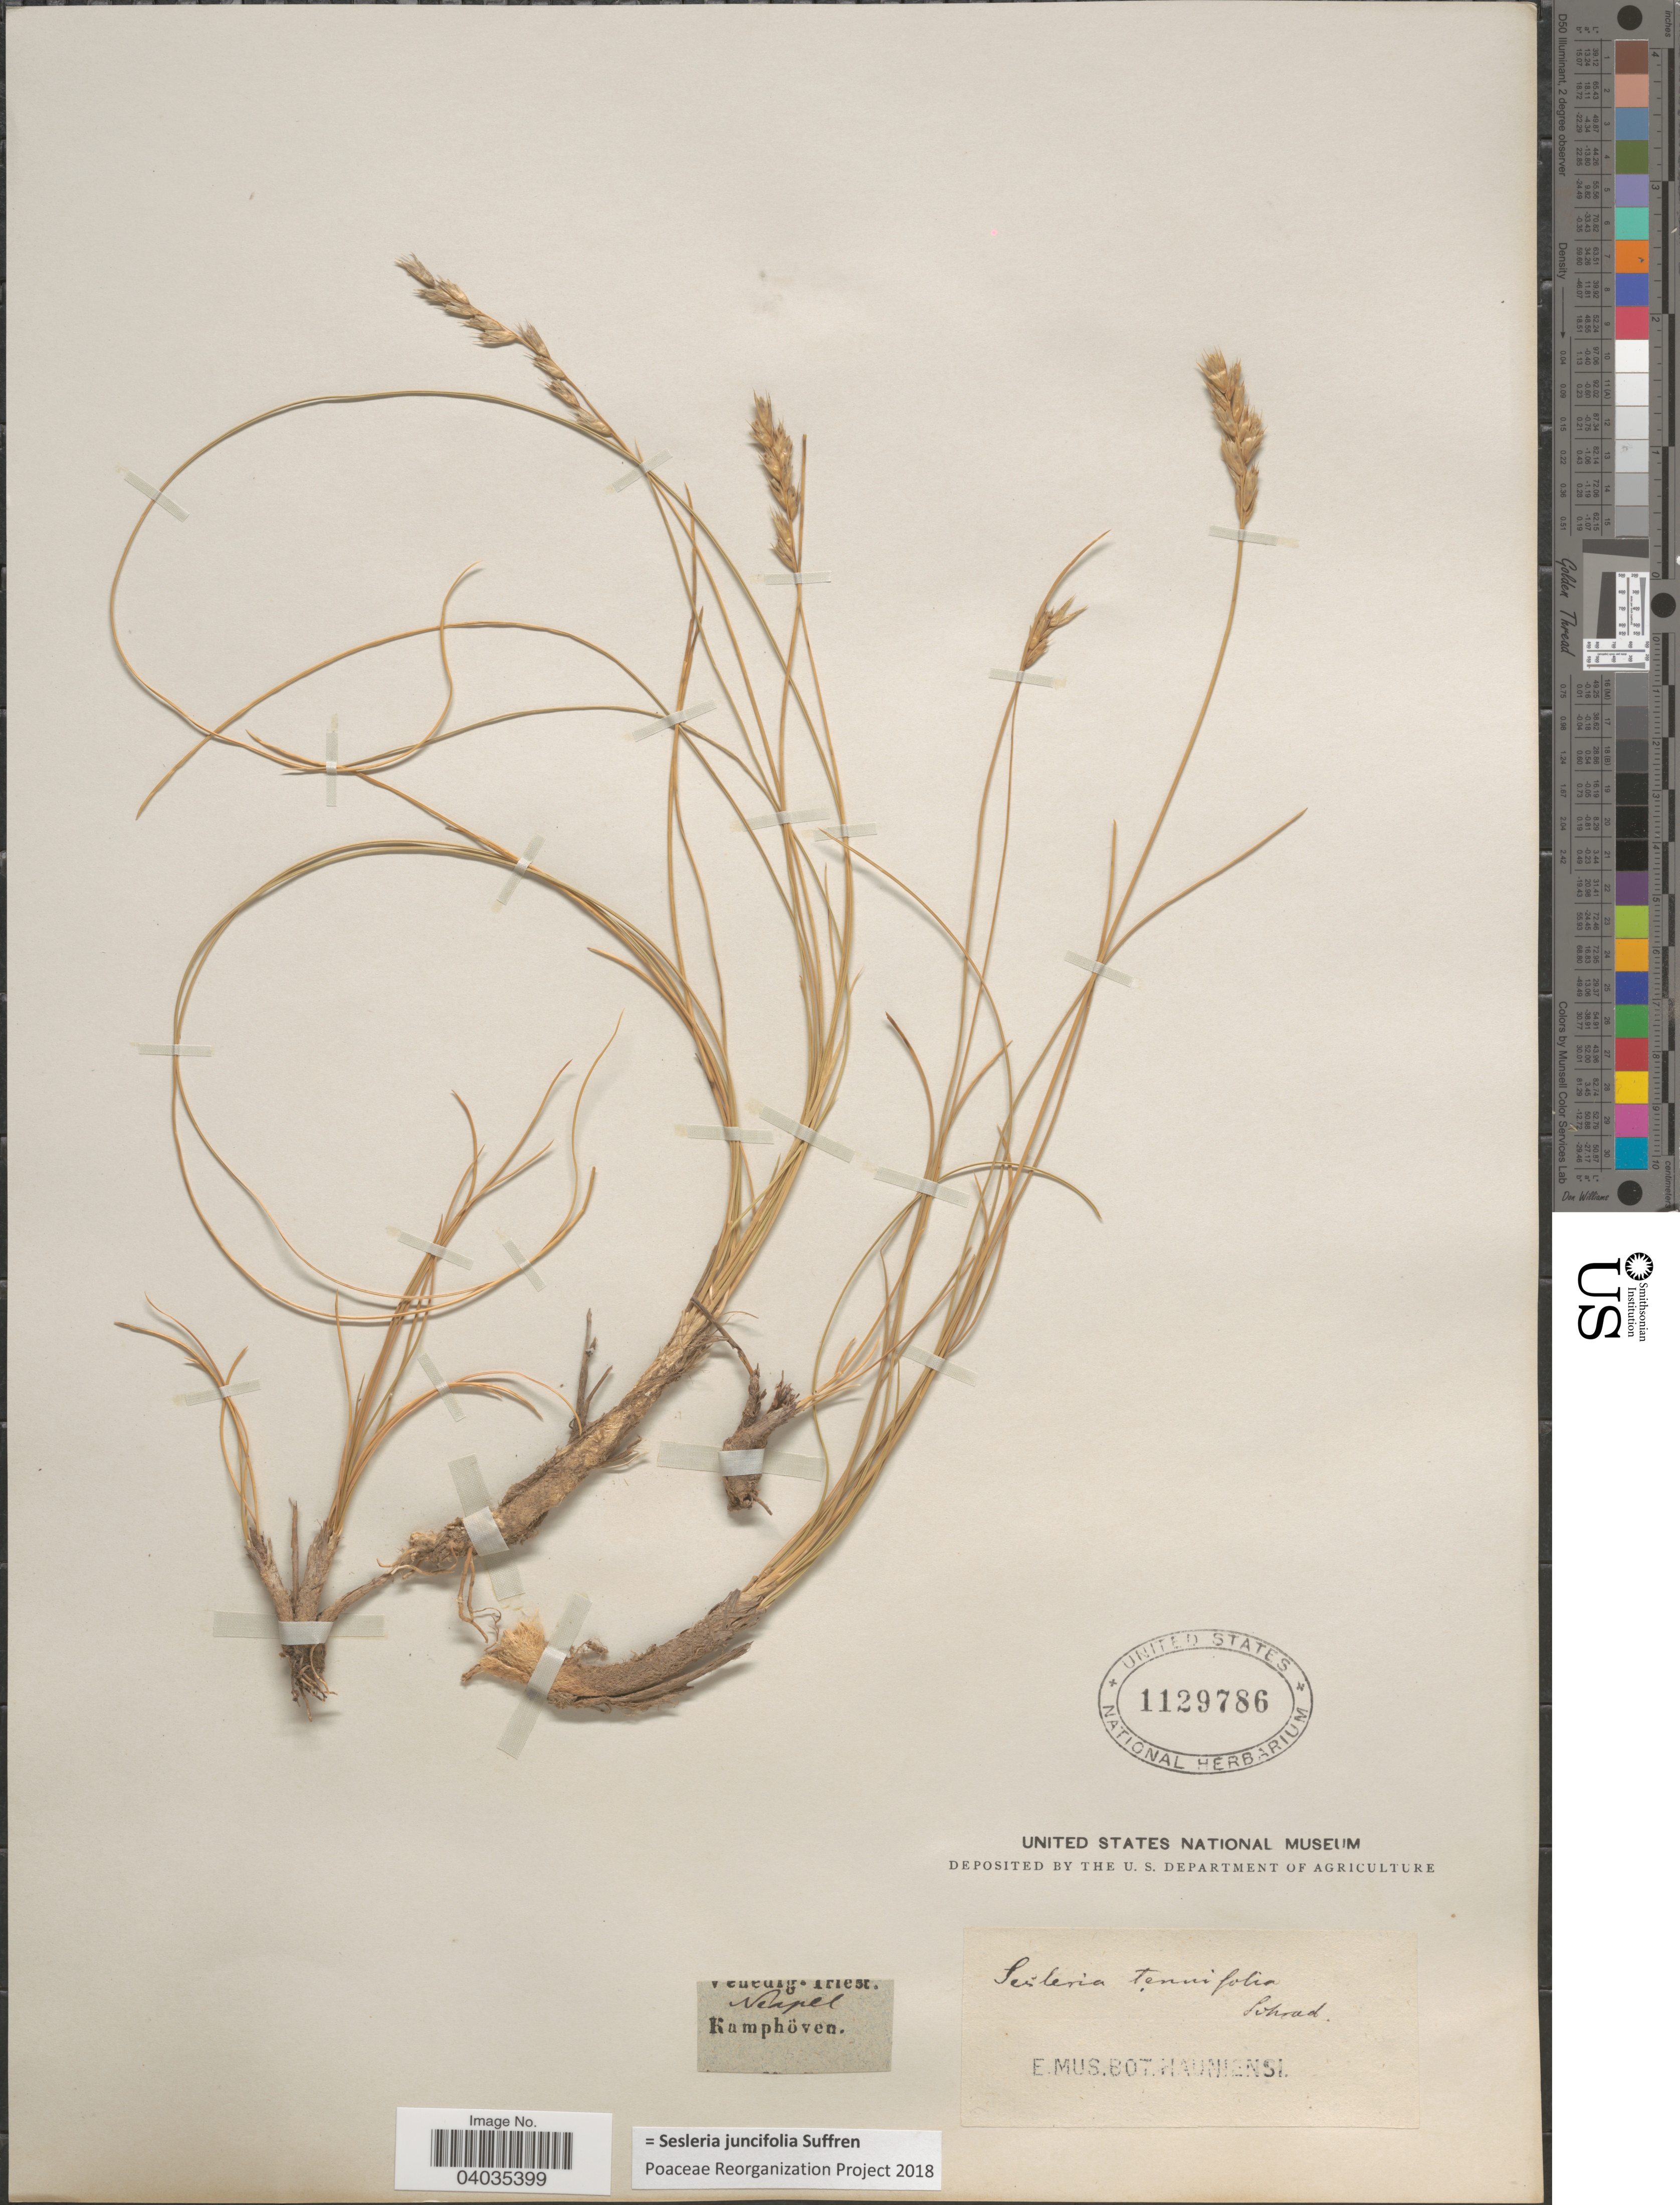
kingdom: Plantae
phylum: Tracheophyta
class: Liliopsida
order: Poales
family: Poaceae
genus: Sesleria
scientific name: Sesleria juncifolia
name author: Suffren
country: Italy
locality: Neapel. Kamphöven.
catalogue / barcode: US 1129786